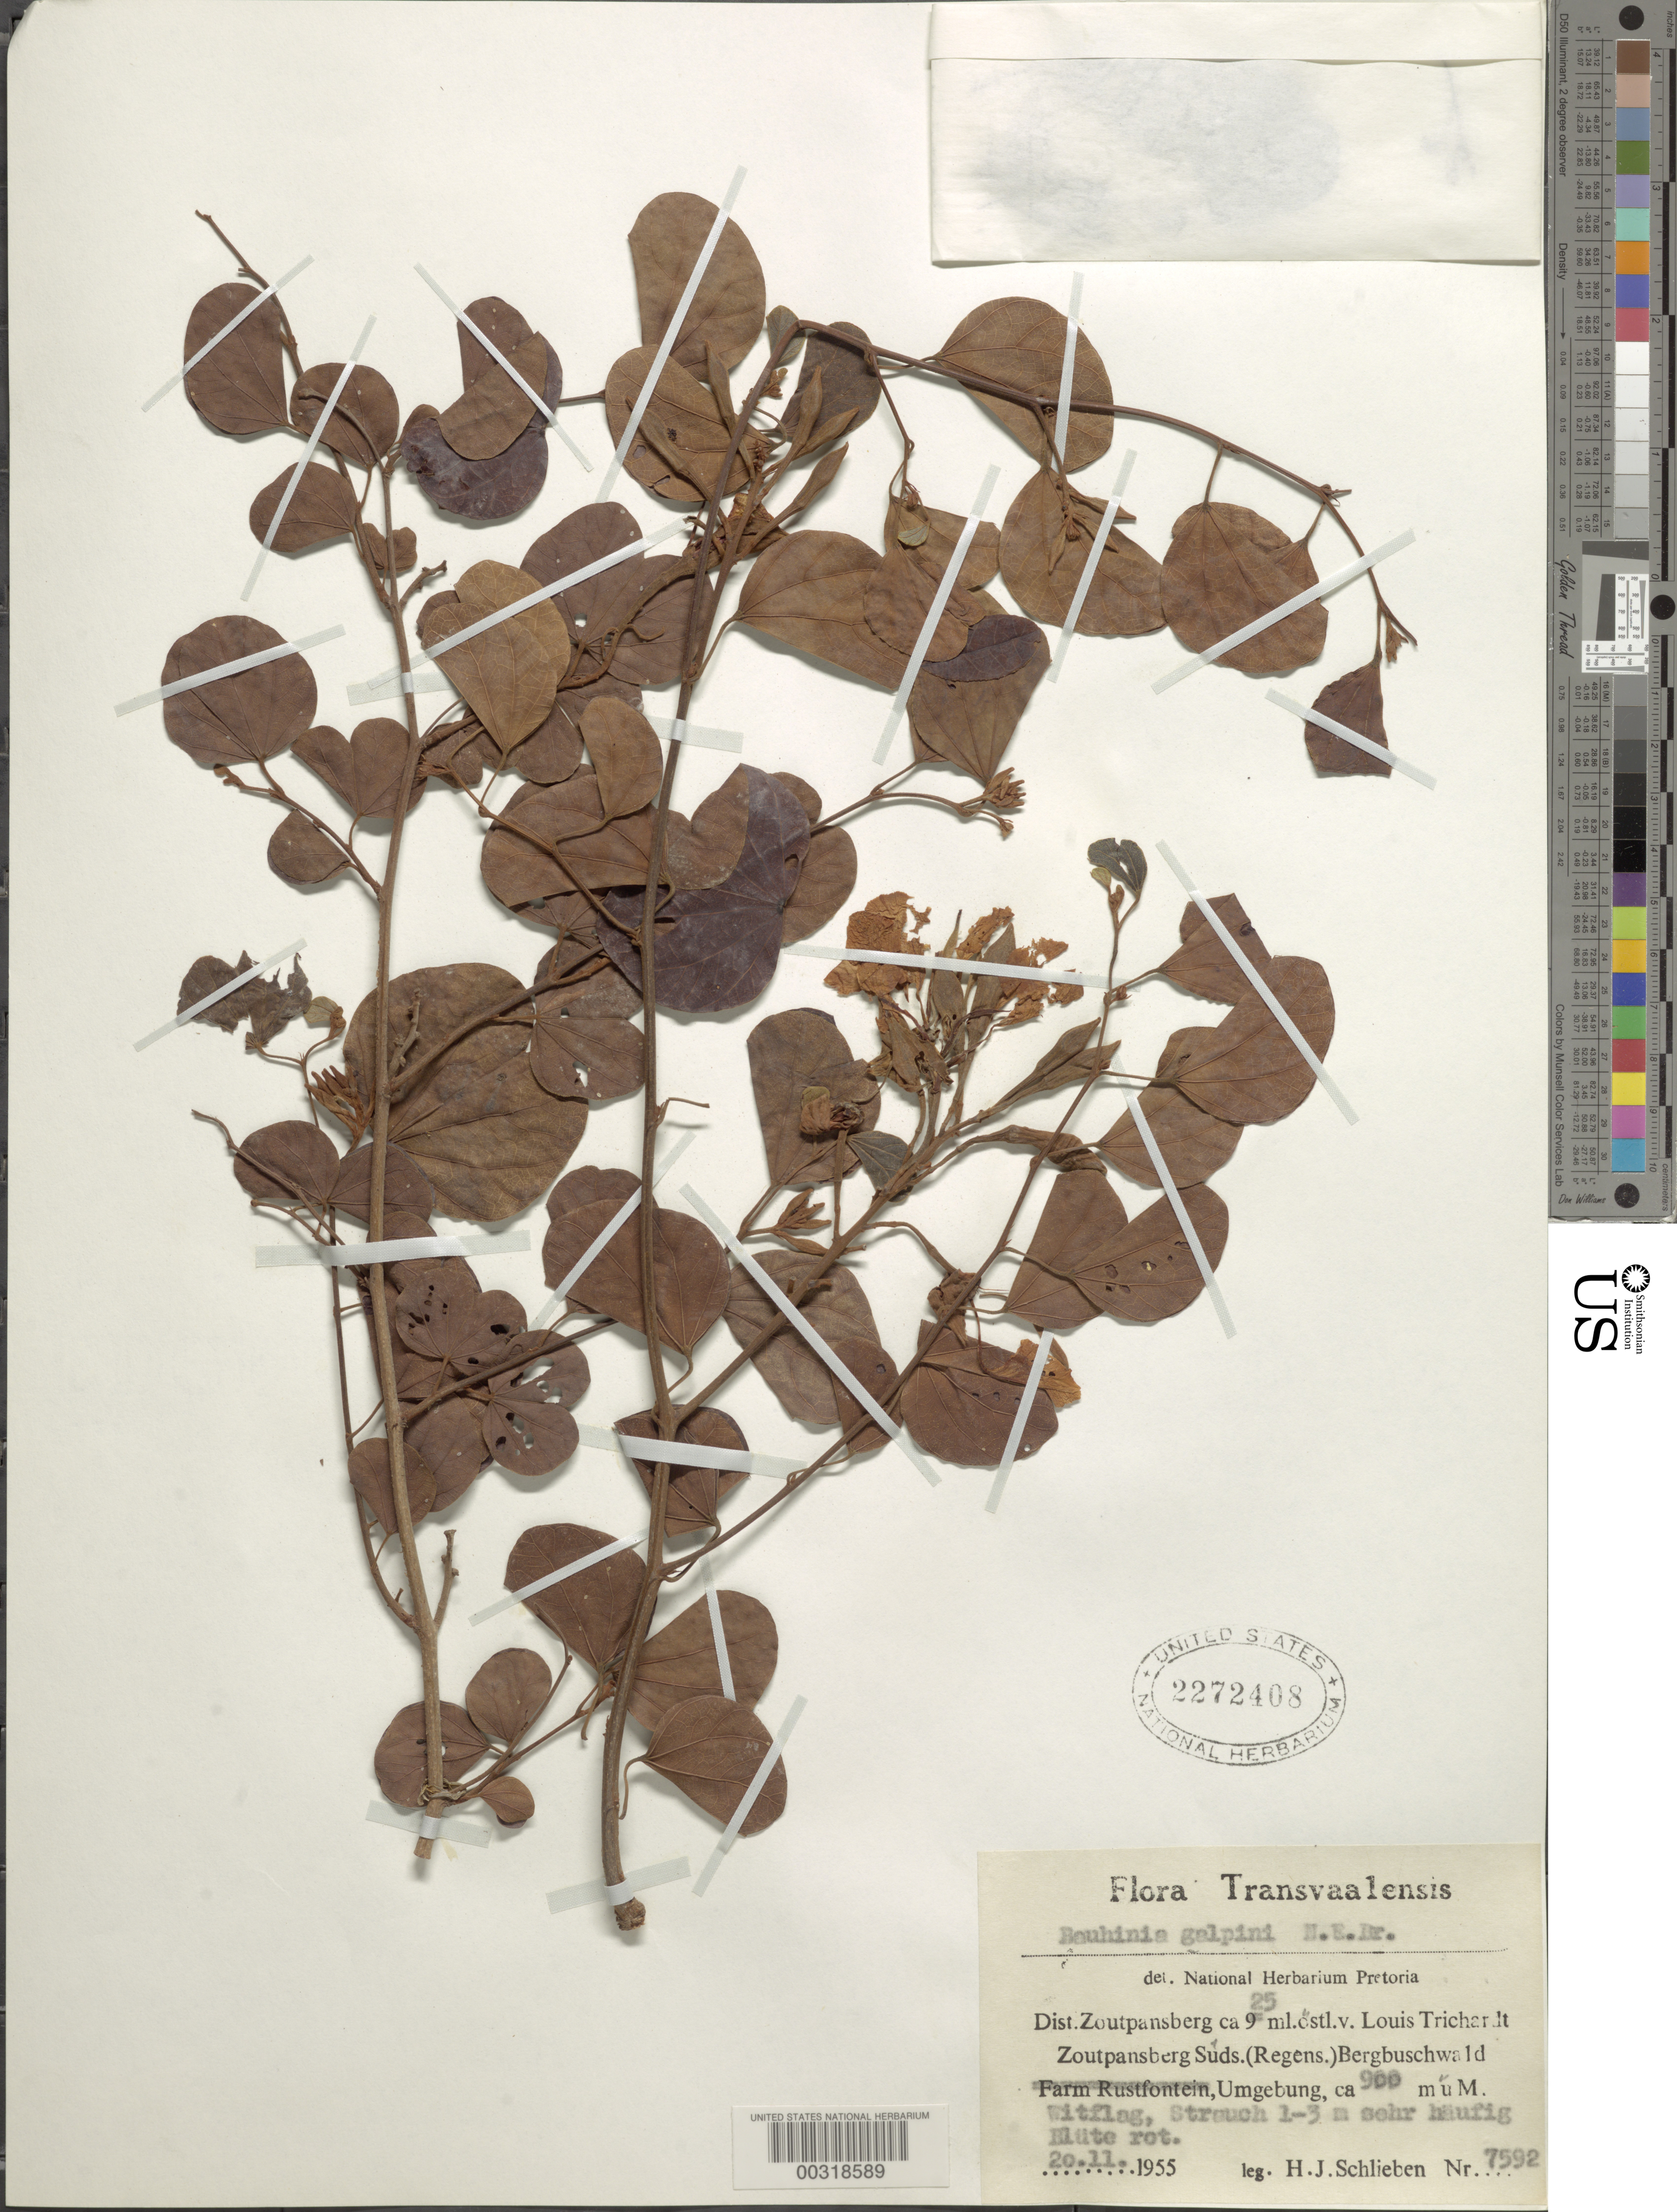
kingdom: Plantae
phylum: Tracheophyta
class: Magnoliopsida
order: Fabales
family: Fabaceae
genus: Bauhinia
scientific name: Bauhinia galpinii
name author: N.E. Br.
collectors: H. J. Schlieben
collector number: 7592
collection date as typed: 20 Nov 1955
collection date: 1955-11-20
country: South Africa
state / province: Limpopo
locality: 25 mi e of louis trichardt zoutpansberg suds. (regens.) bergbuschwald and vicinity. Transvaal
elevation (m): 900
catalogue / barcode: US 2272408